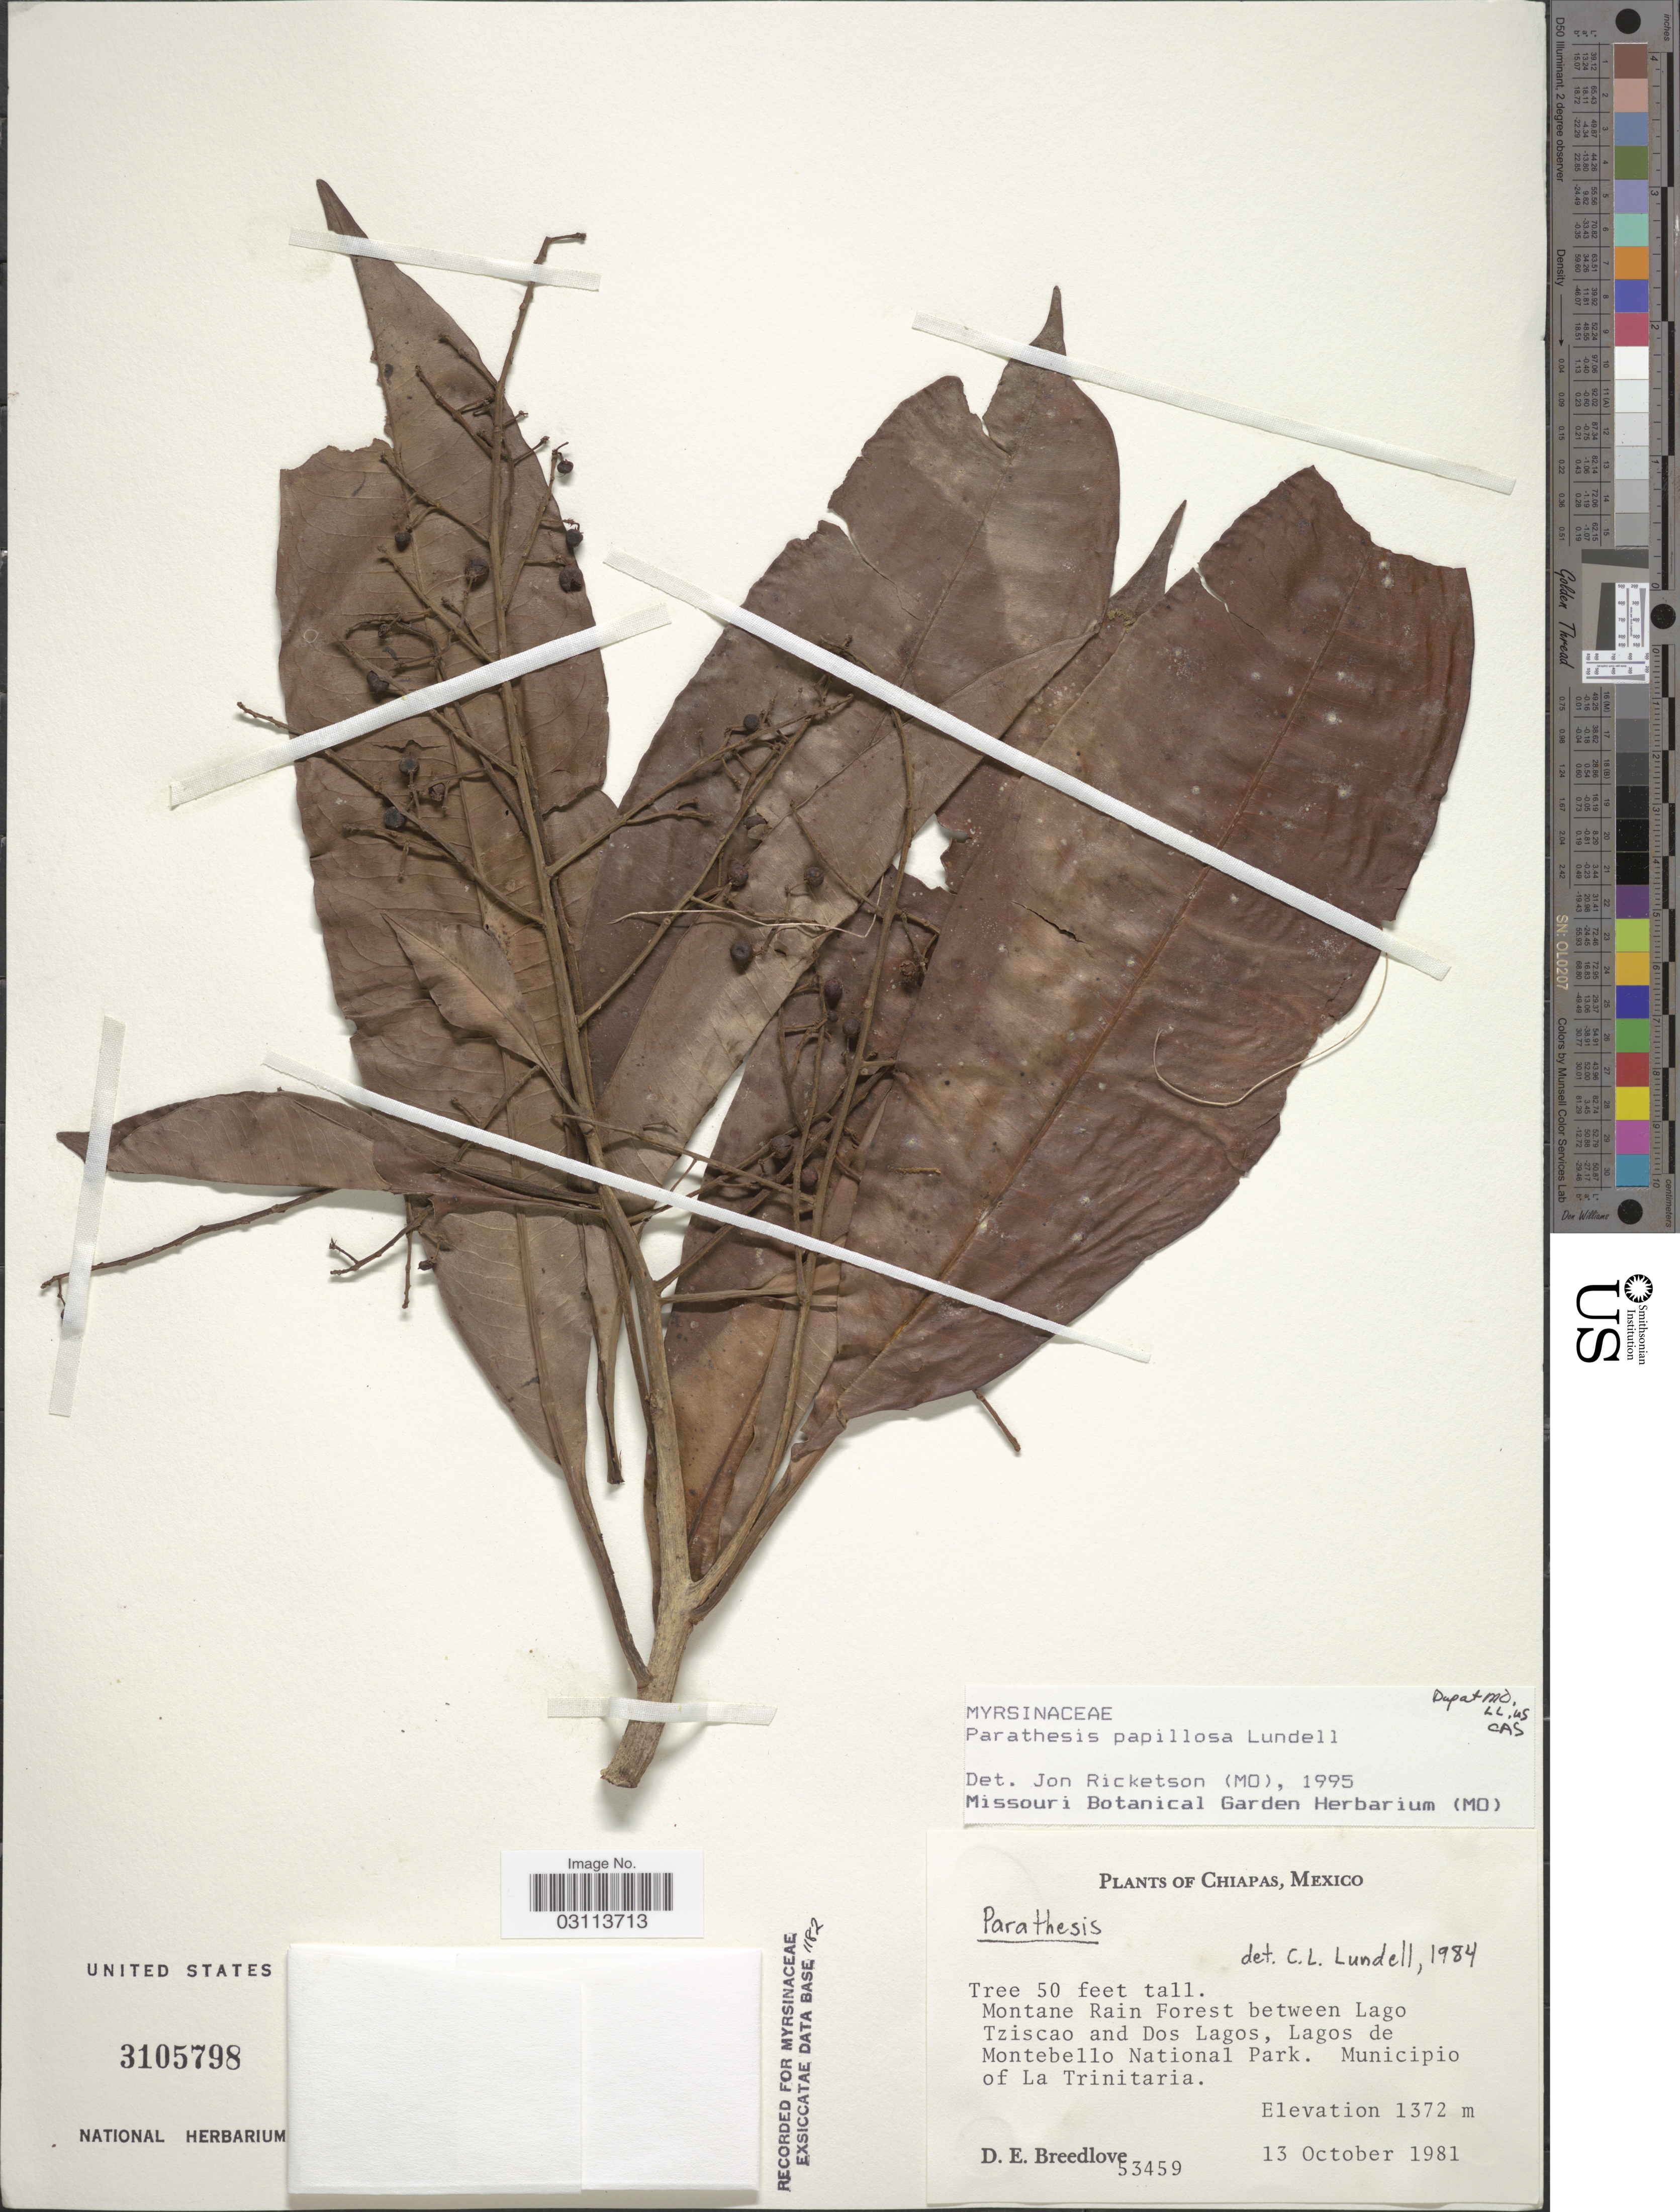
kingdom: Plantae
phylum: Tracheophyta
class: Magnoliopsida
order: Ericales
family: Primulaceae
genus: Parathesis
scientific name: Parathesis papillosa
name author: Lundell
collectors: D. E. Breedlove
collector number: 53459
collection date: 1981-10-13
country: Mexico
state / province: Chiapas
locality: Montane Rain Forest between Lago Tziscao and Dos Lagos, Lagos de Montebello National Park. Municipio of La Trinitaria.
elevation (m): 1372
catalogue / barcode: US 3105798